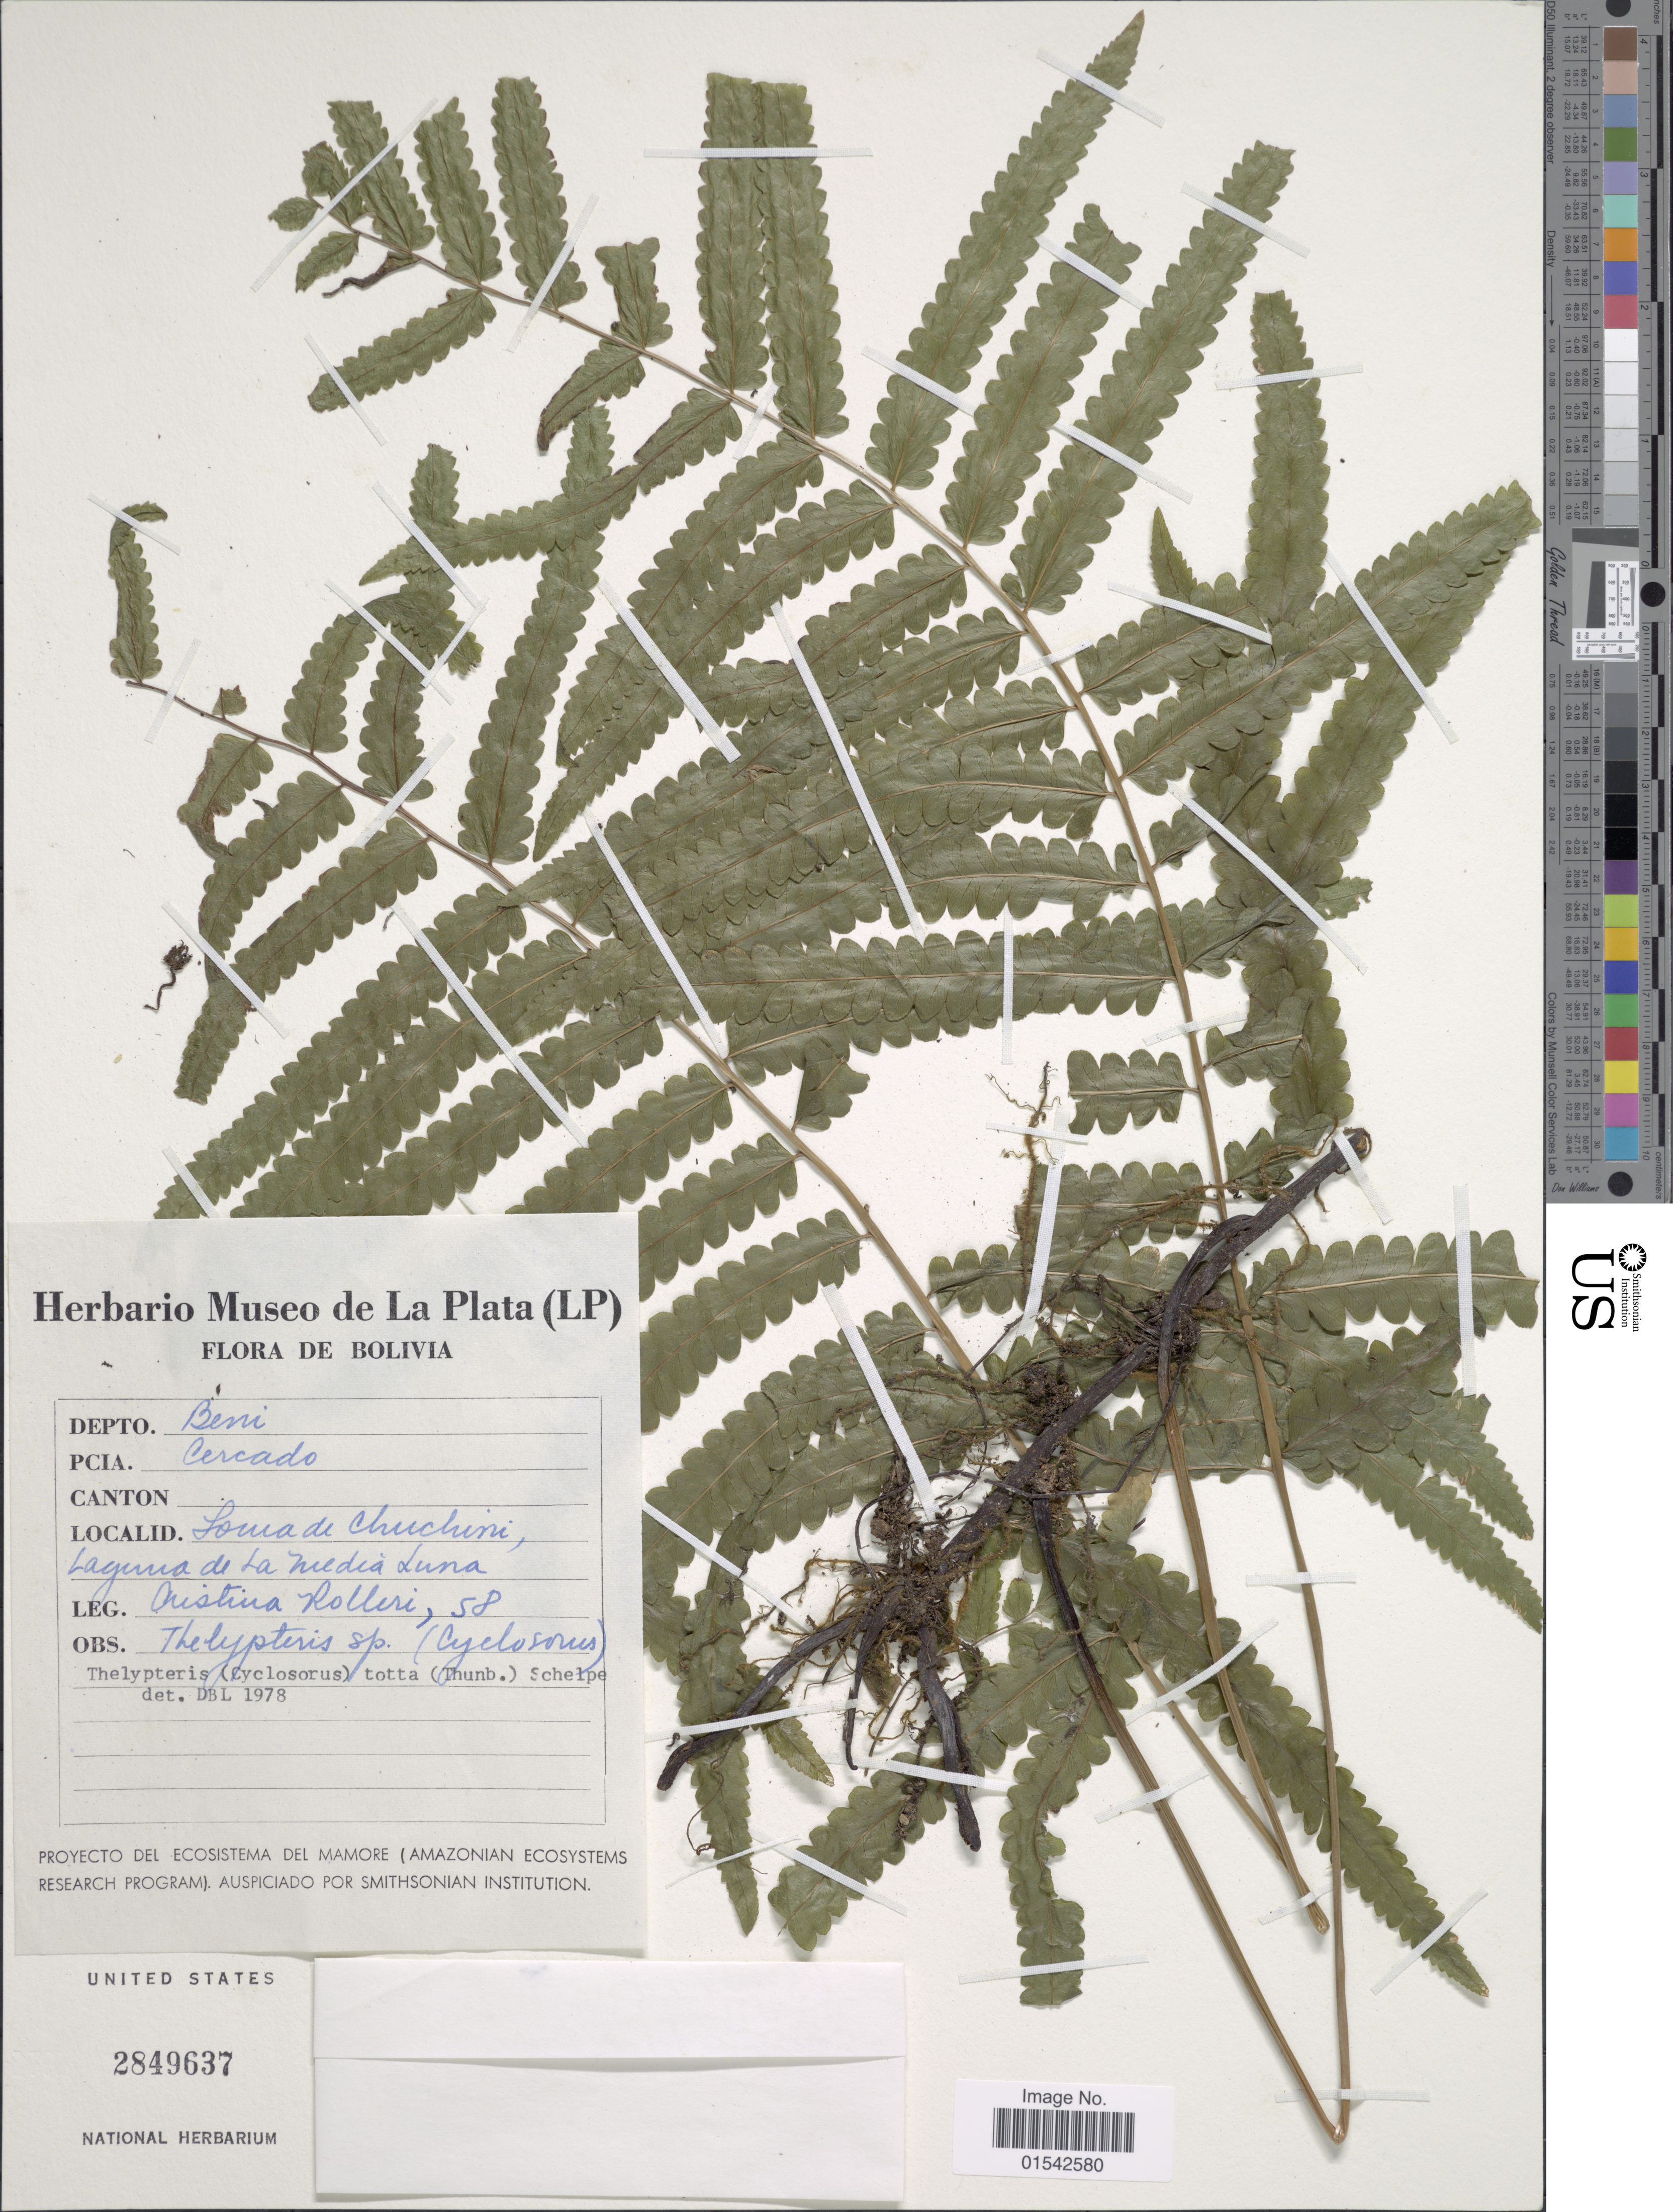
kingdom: Plantae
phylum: Tracheophyta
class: Polypodiopsida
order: Polypodiales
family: Thelypteridaceae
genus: Cyclosorus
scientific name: Cyclosorus interruptus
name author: (Willd.) H. Itô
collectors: C. Rolleri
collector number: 58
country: Bolivia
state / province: Beni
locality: Depto. Beni, Cercado, Loua de Chuchini, laguna de la Media Luna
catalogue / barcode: US 2849637